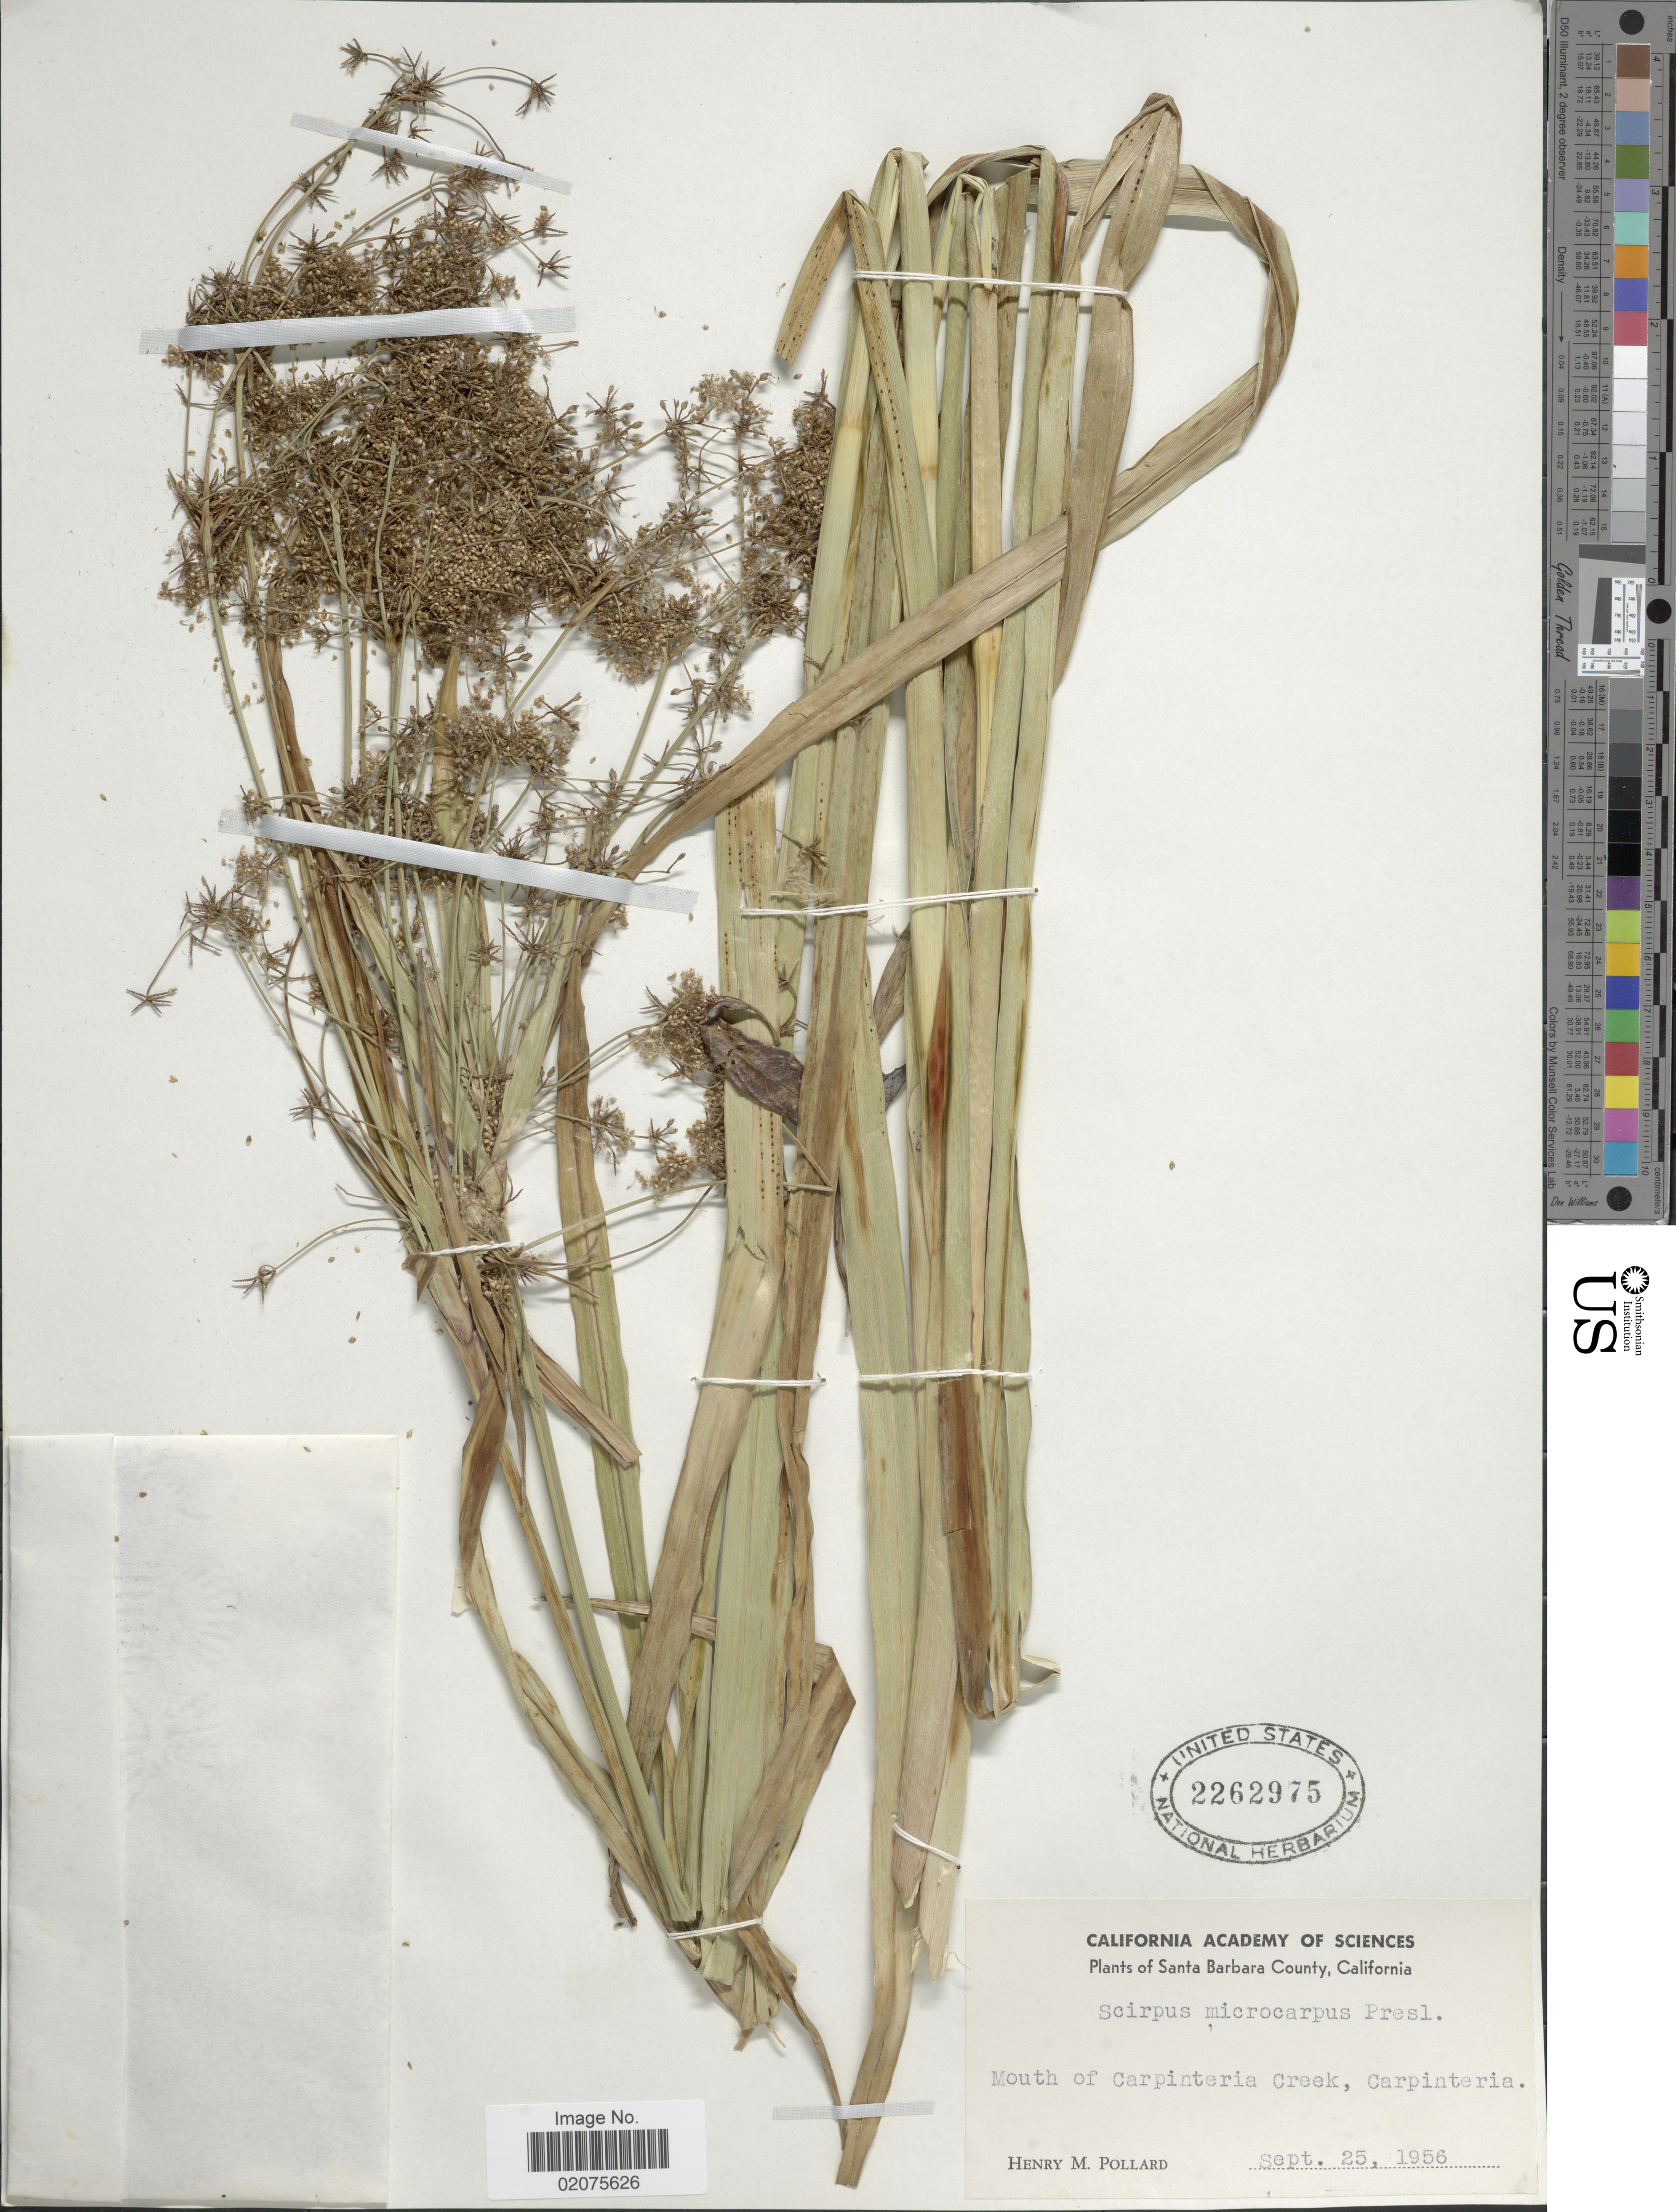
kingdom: Plantae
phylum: Tracheophyta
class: Liliopsida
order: Poales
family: Cyperaceae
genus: Scirpus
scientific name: Scirpus microcarpus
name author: J. Presl & C. Presl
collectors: H. M. Pollard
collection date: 1956-09-25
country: United States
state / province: California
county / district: Santa Barbara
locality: Santa Barbara County. Mouth of Carpinteria Creek, Carpinteria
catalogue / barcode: US 2262975